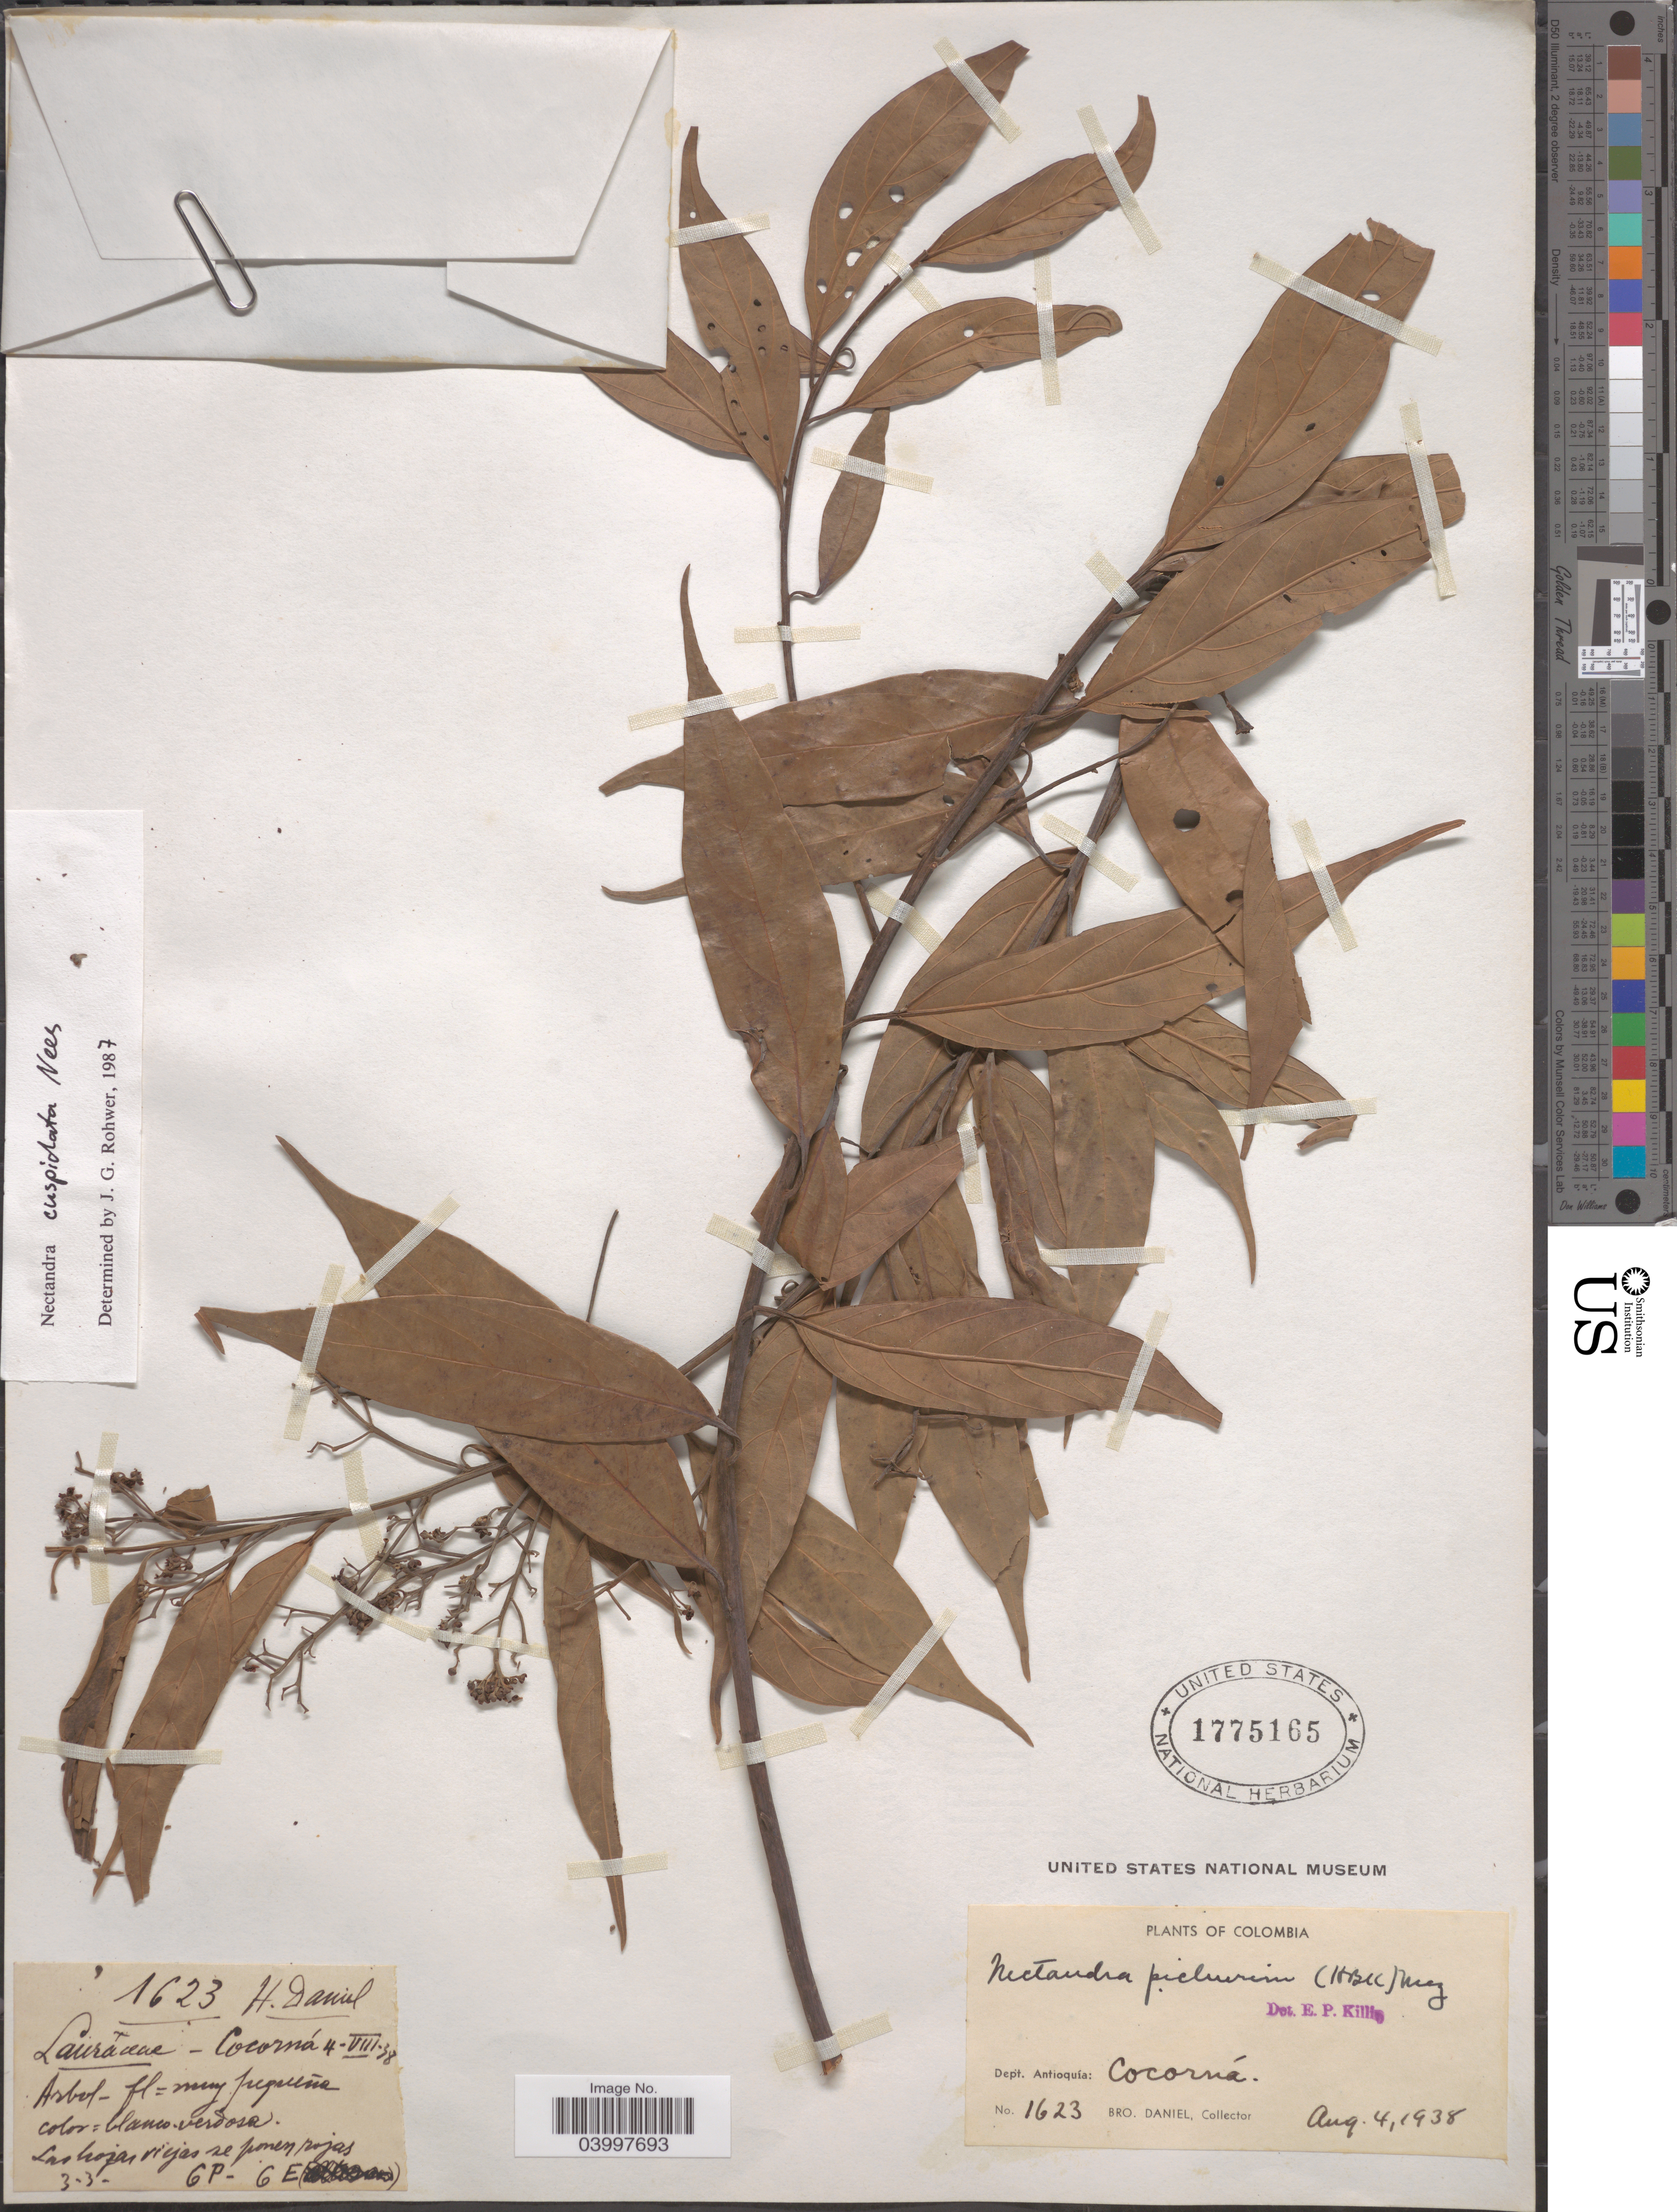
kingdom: Plantae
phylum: Tracheophyta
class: Magnoliopsida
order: Laurales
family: Lauraceae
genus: Nectandra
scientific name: Nectandra cuspidata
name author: Nees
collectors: Bro. Daniel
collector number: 1623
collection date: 1938-08-04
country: Colombia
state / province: Antioquia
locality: Dept. Antioquía: Cocorná.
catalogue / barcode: US 1775165